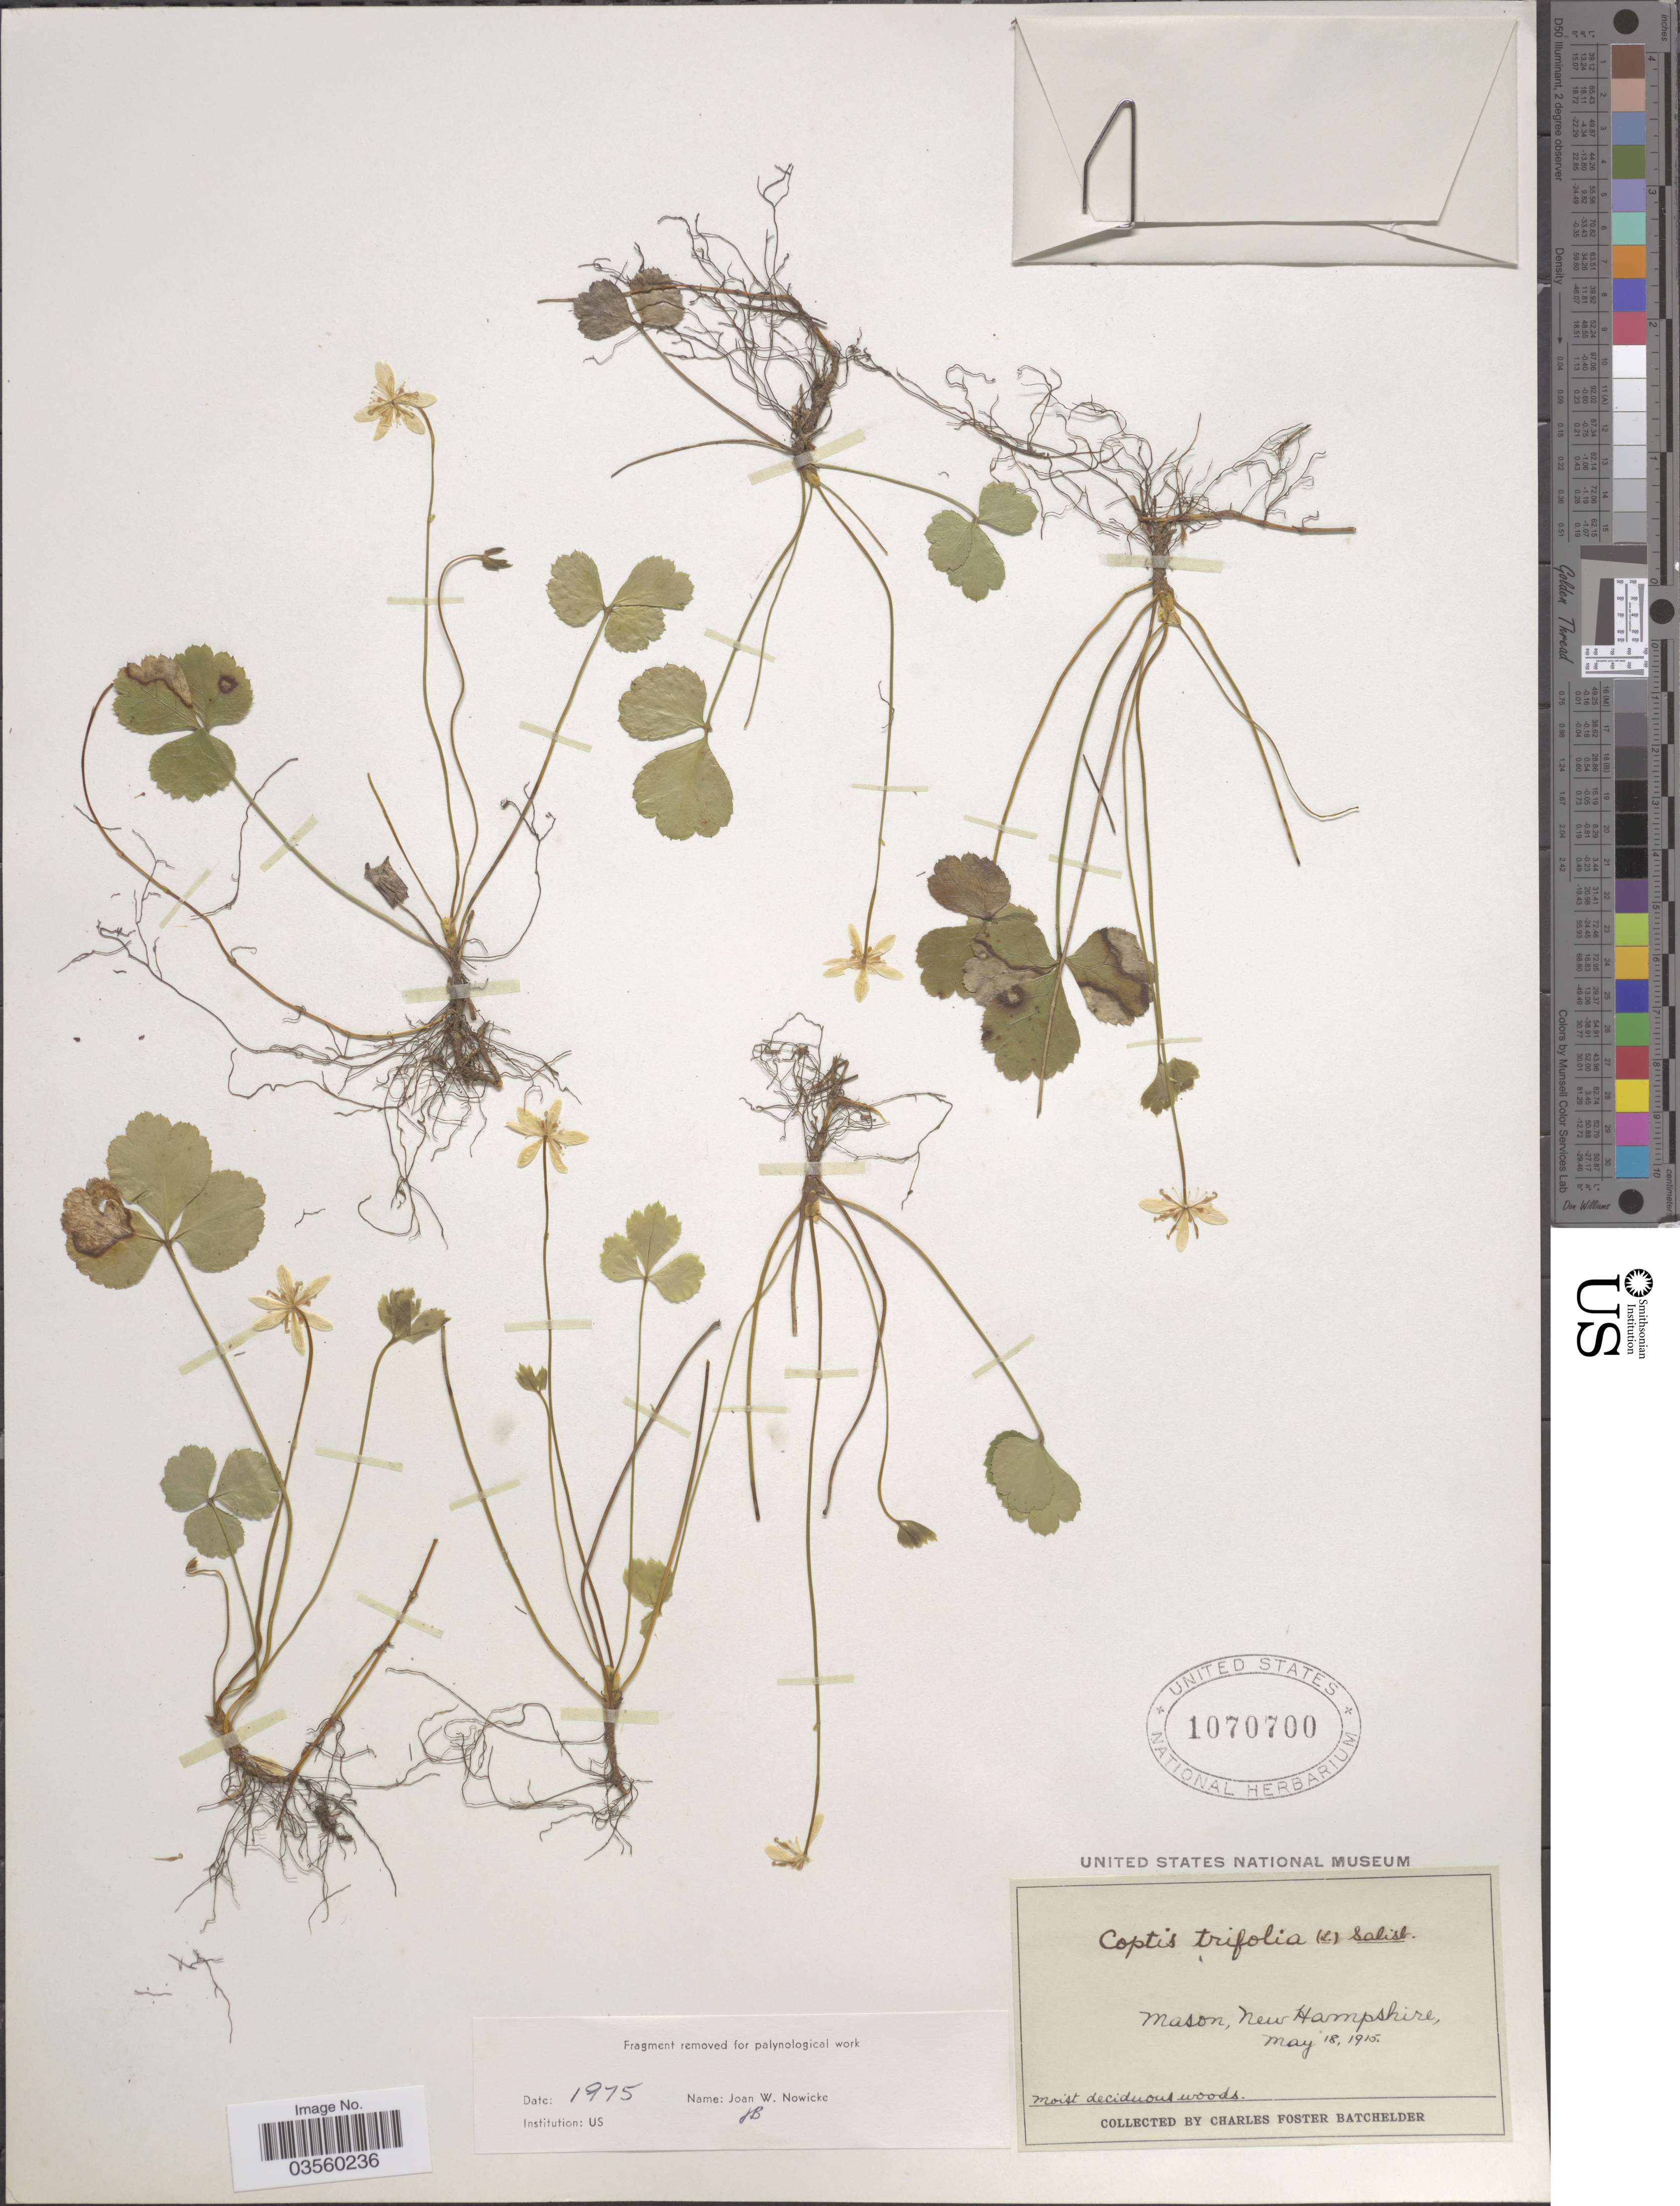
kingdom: Plantae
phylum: Tracheophyta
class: Magnoliopsida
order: Ranunculales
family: Ranunculaceae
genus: Coptis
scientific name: Coptis trifolia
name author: (L.) Salisb.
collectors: C. Batchelder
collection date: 1915-05-18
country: United States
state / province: New Hampshire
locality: Mason.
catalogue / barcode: US 1070700